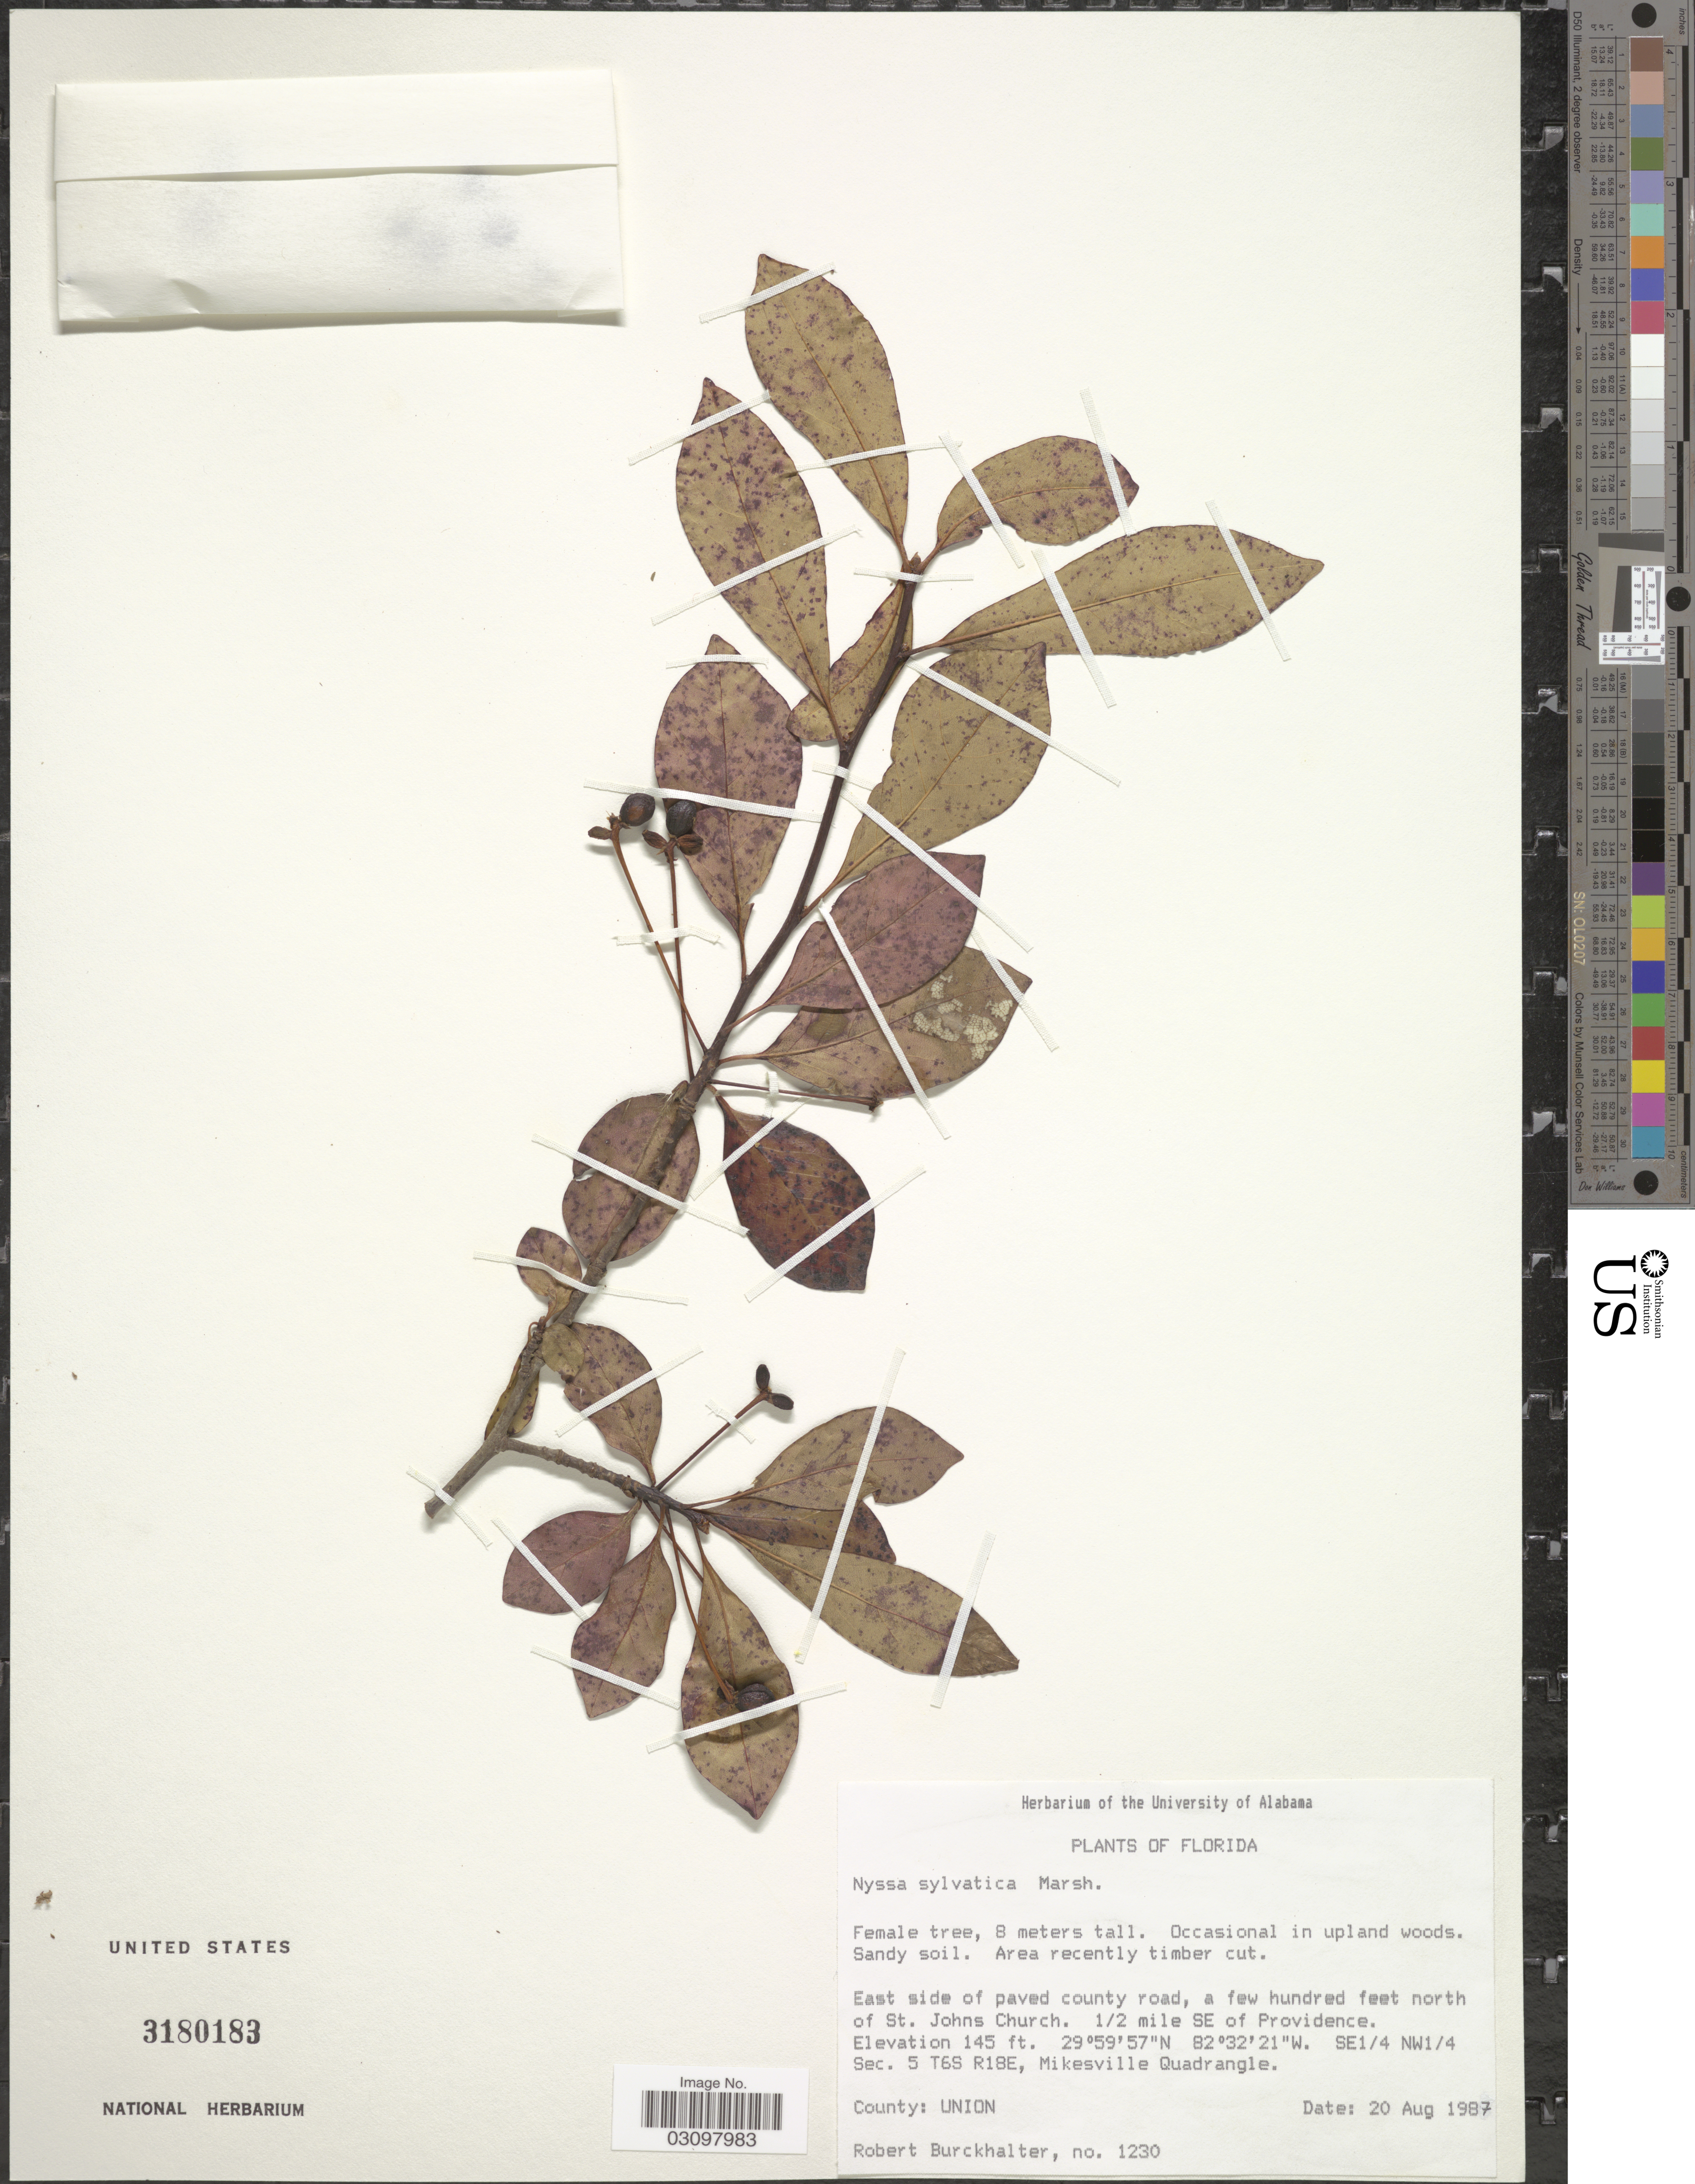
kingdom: Plantae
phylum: Tracheophyta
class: Magnoliopsida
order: Cornales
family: Nyssaceae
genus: Nyssa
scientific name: Nyssa sylvatica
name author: Marshall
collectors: R. Burckhalter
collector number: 1230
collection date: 1987-08-20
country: United States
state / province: Florida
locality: East side of paved county road, a few hundred feet north of St. Johns Church. 1/2 mile SE of Providence. SE1/4 NW1/4 Sec. 5 T6S R18E, Mikesville Quadrangle. County: Union.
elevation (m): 44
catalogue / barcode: US 3180183